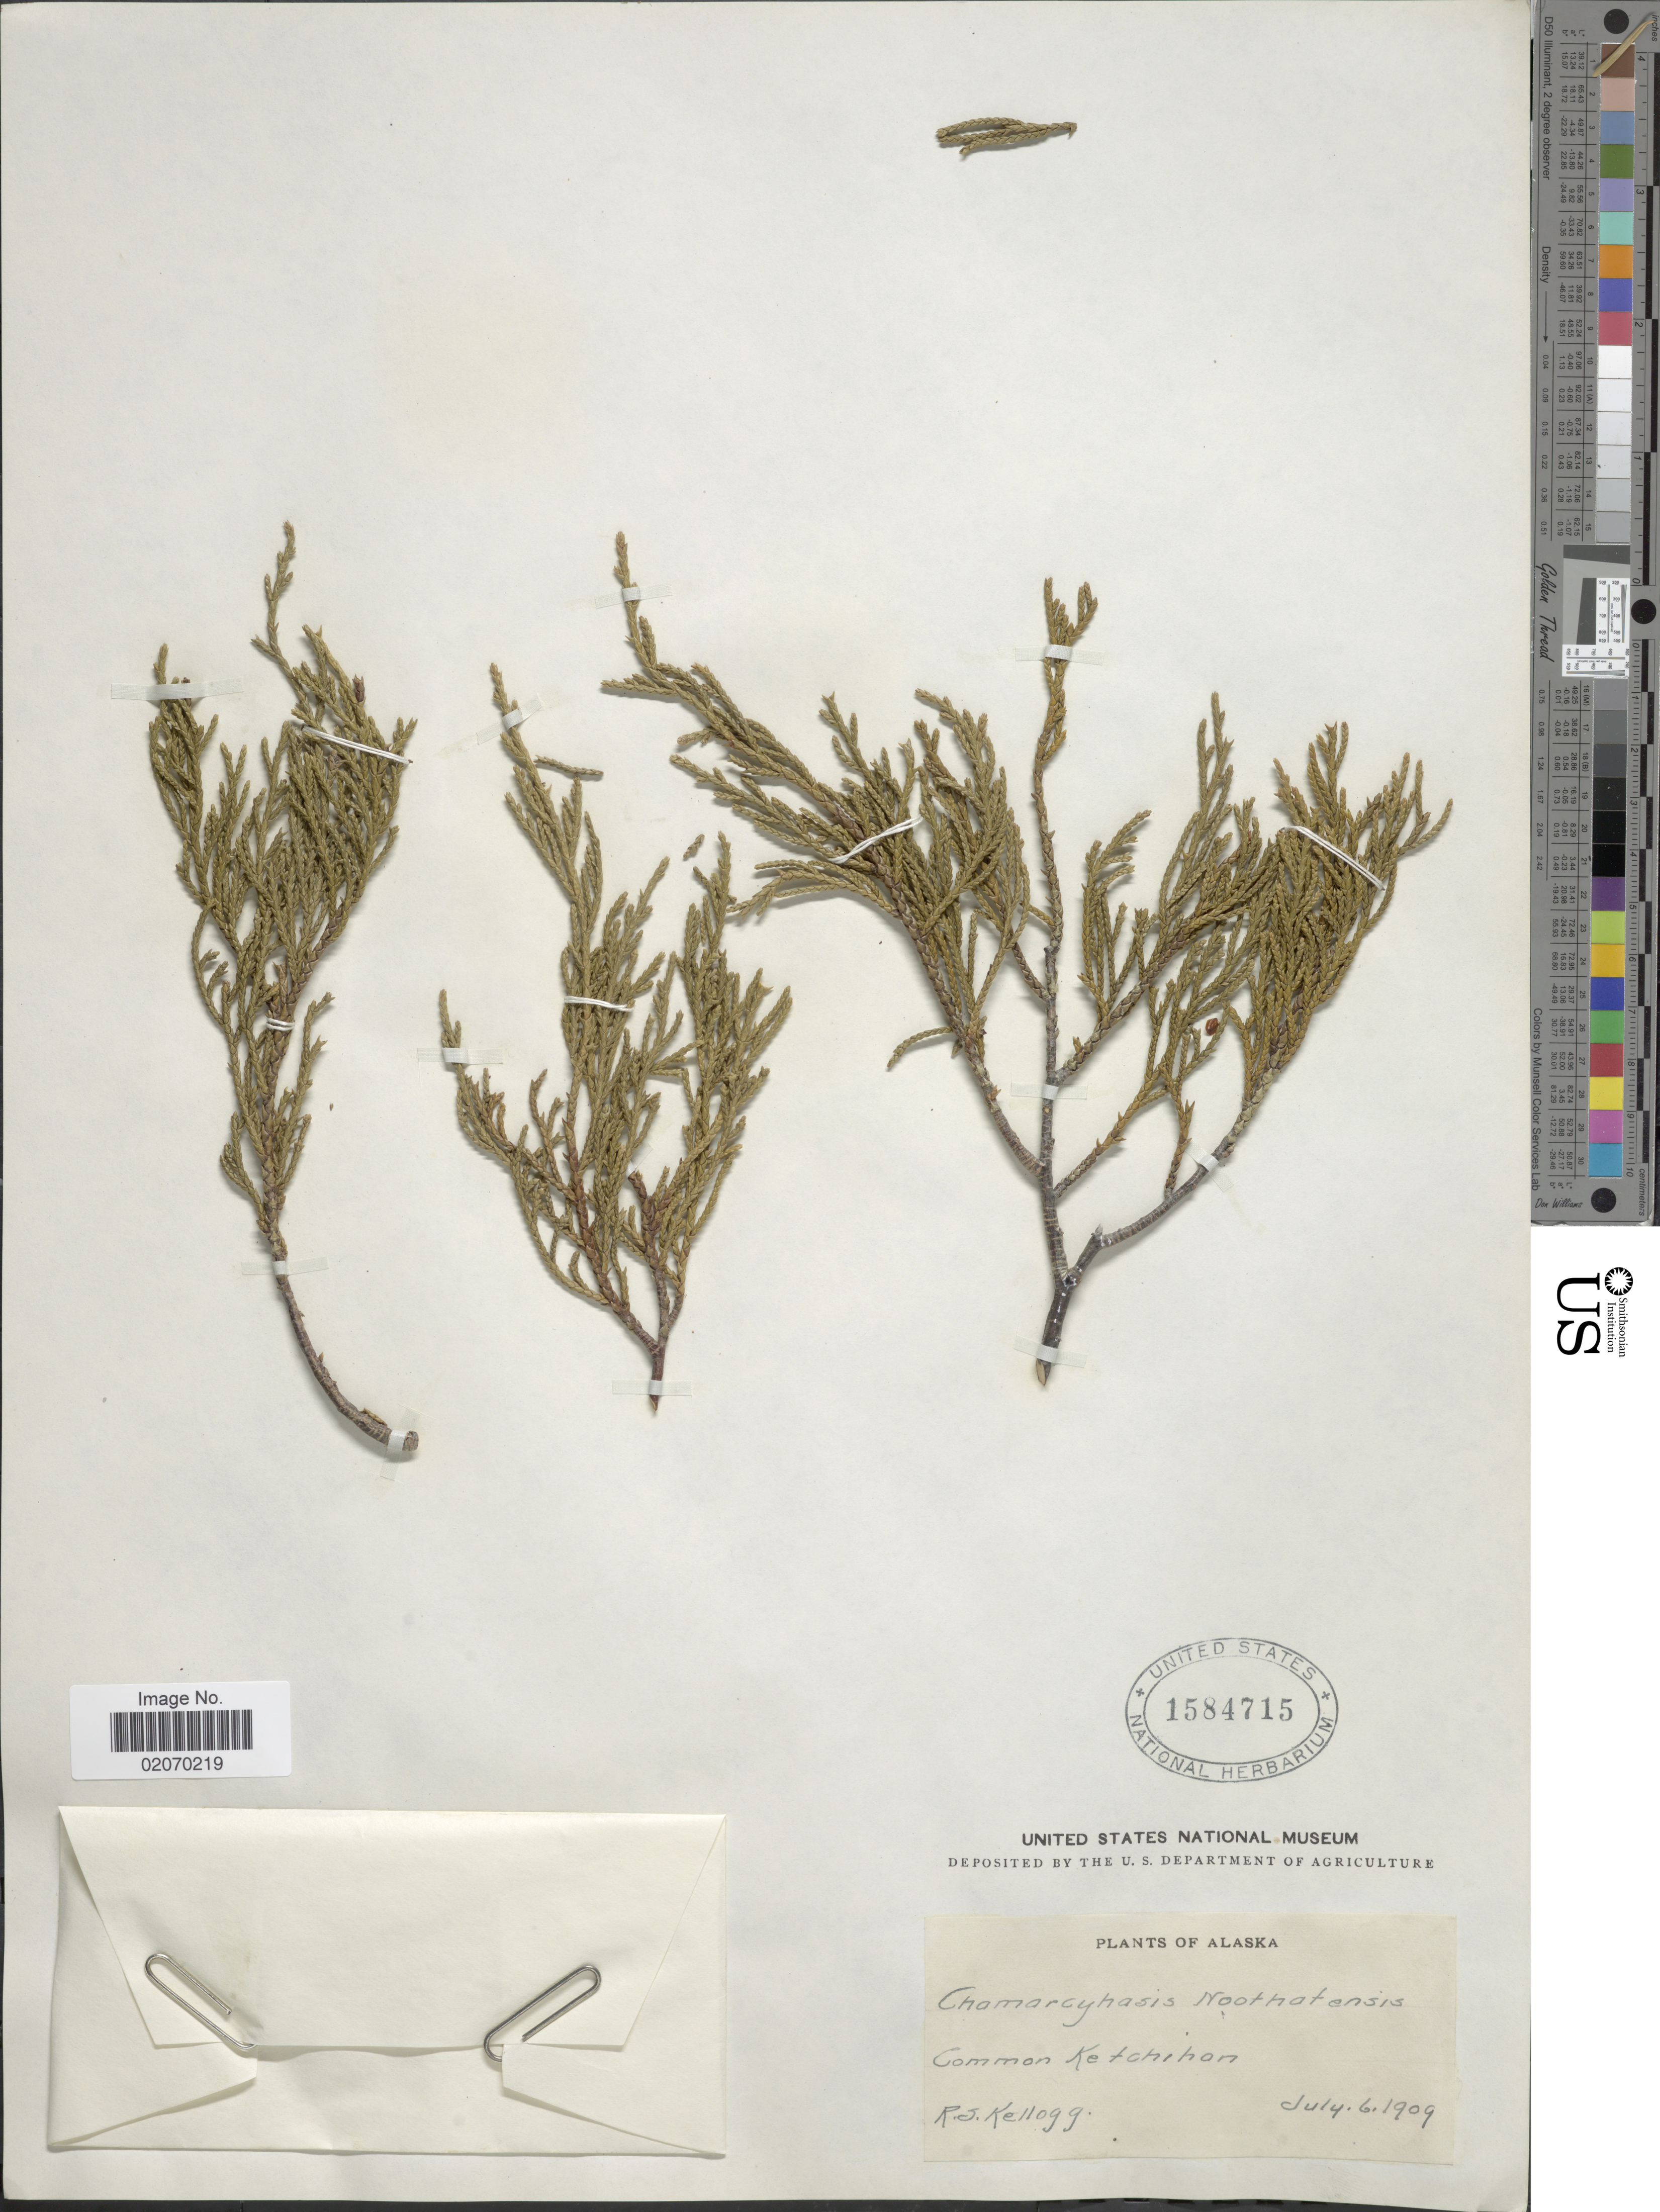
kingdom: Plantae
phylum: Tracheophyta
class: Pinopsida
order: Pinales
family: Cupressaceae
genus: Chamaecyparis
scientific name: Chamaecyparis nootkatensis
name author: (D. Don) Spach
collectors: R. Kellogg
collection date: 1909-07-06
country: United States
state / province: Alaska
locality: Common Ketchihan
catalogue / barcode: US 1584715